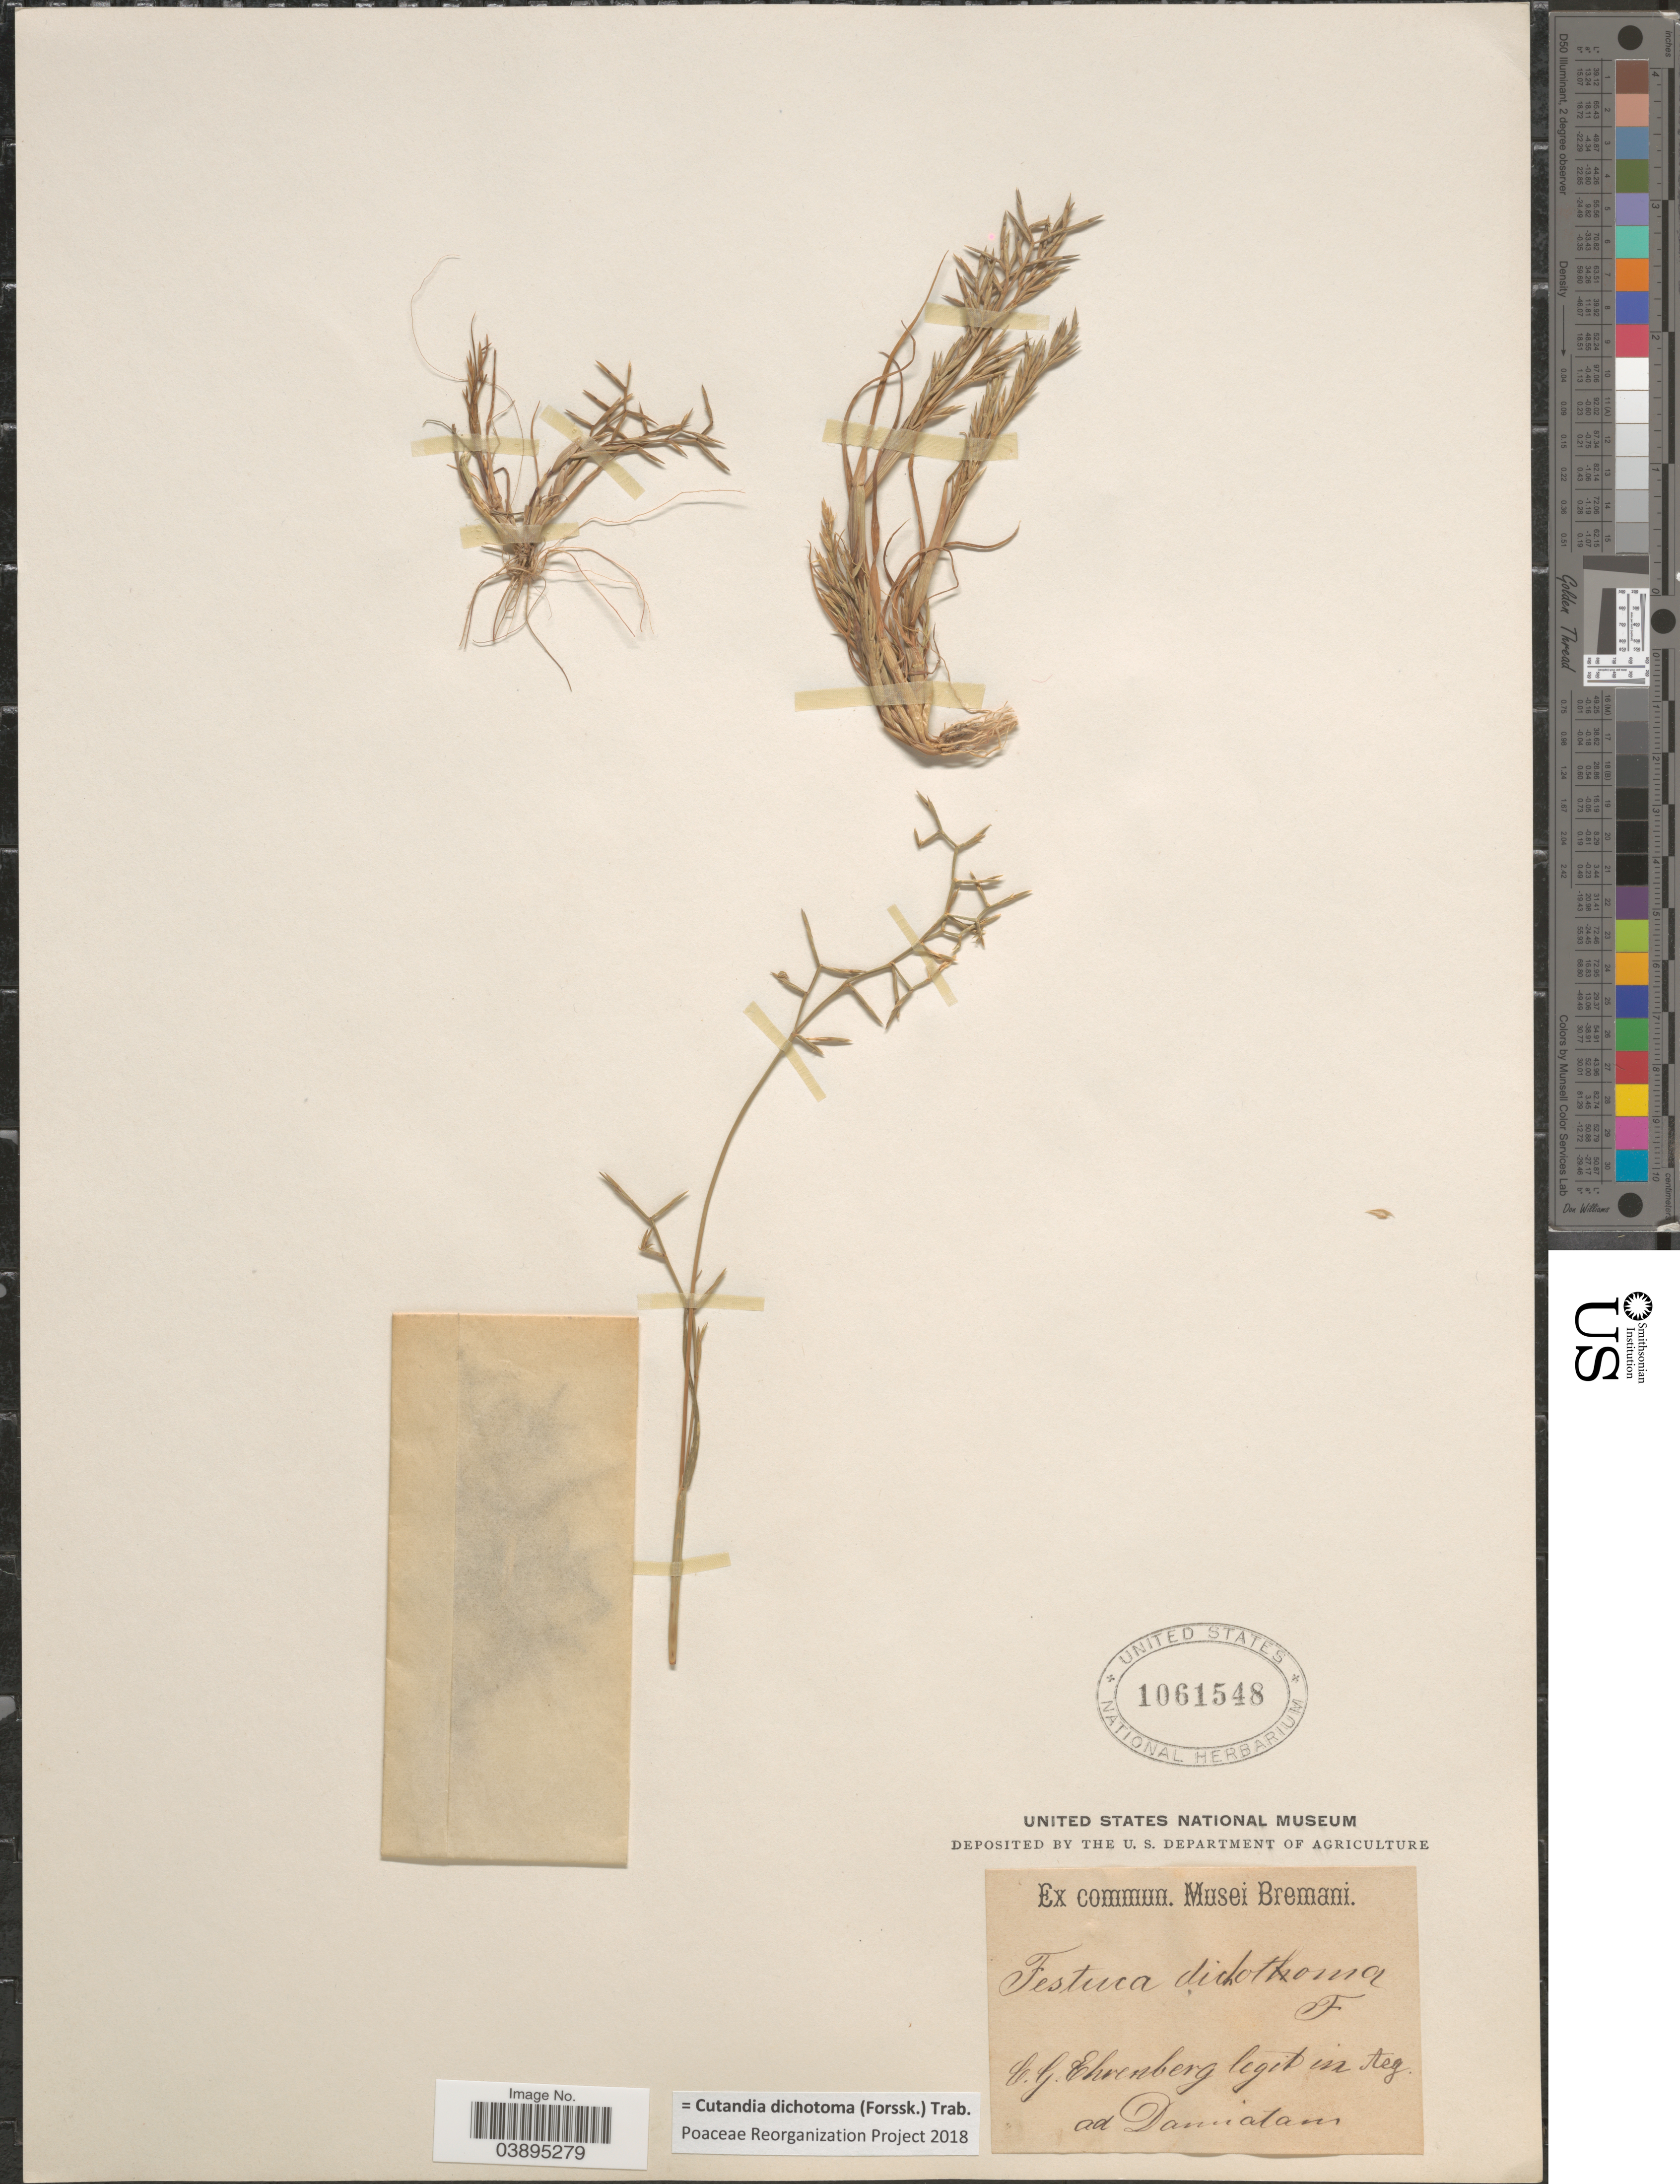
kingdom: Plantae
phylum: Tracheophyta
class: Liliopsida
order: Poales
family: Poaceae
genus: Cutandia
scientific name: Cutandia dichotoma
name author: (Forssk.) Trab.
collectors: C. Ehrenberg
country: Egypt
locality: Ad Damiatam.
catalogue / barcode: US 1061548